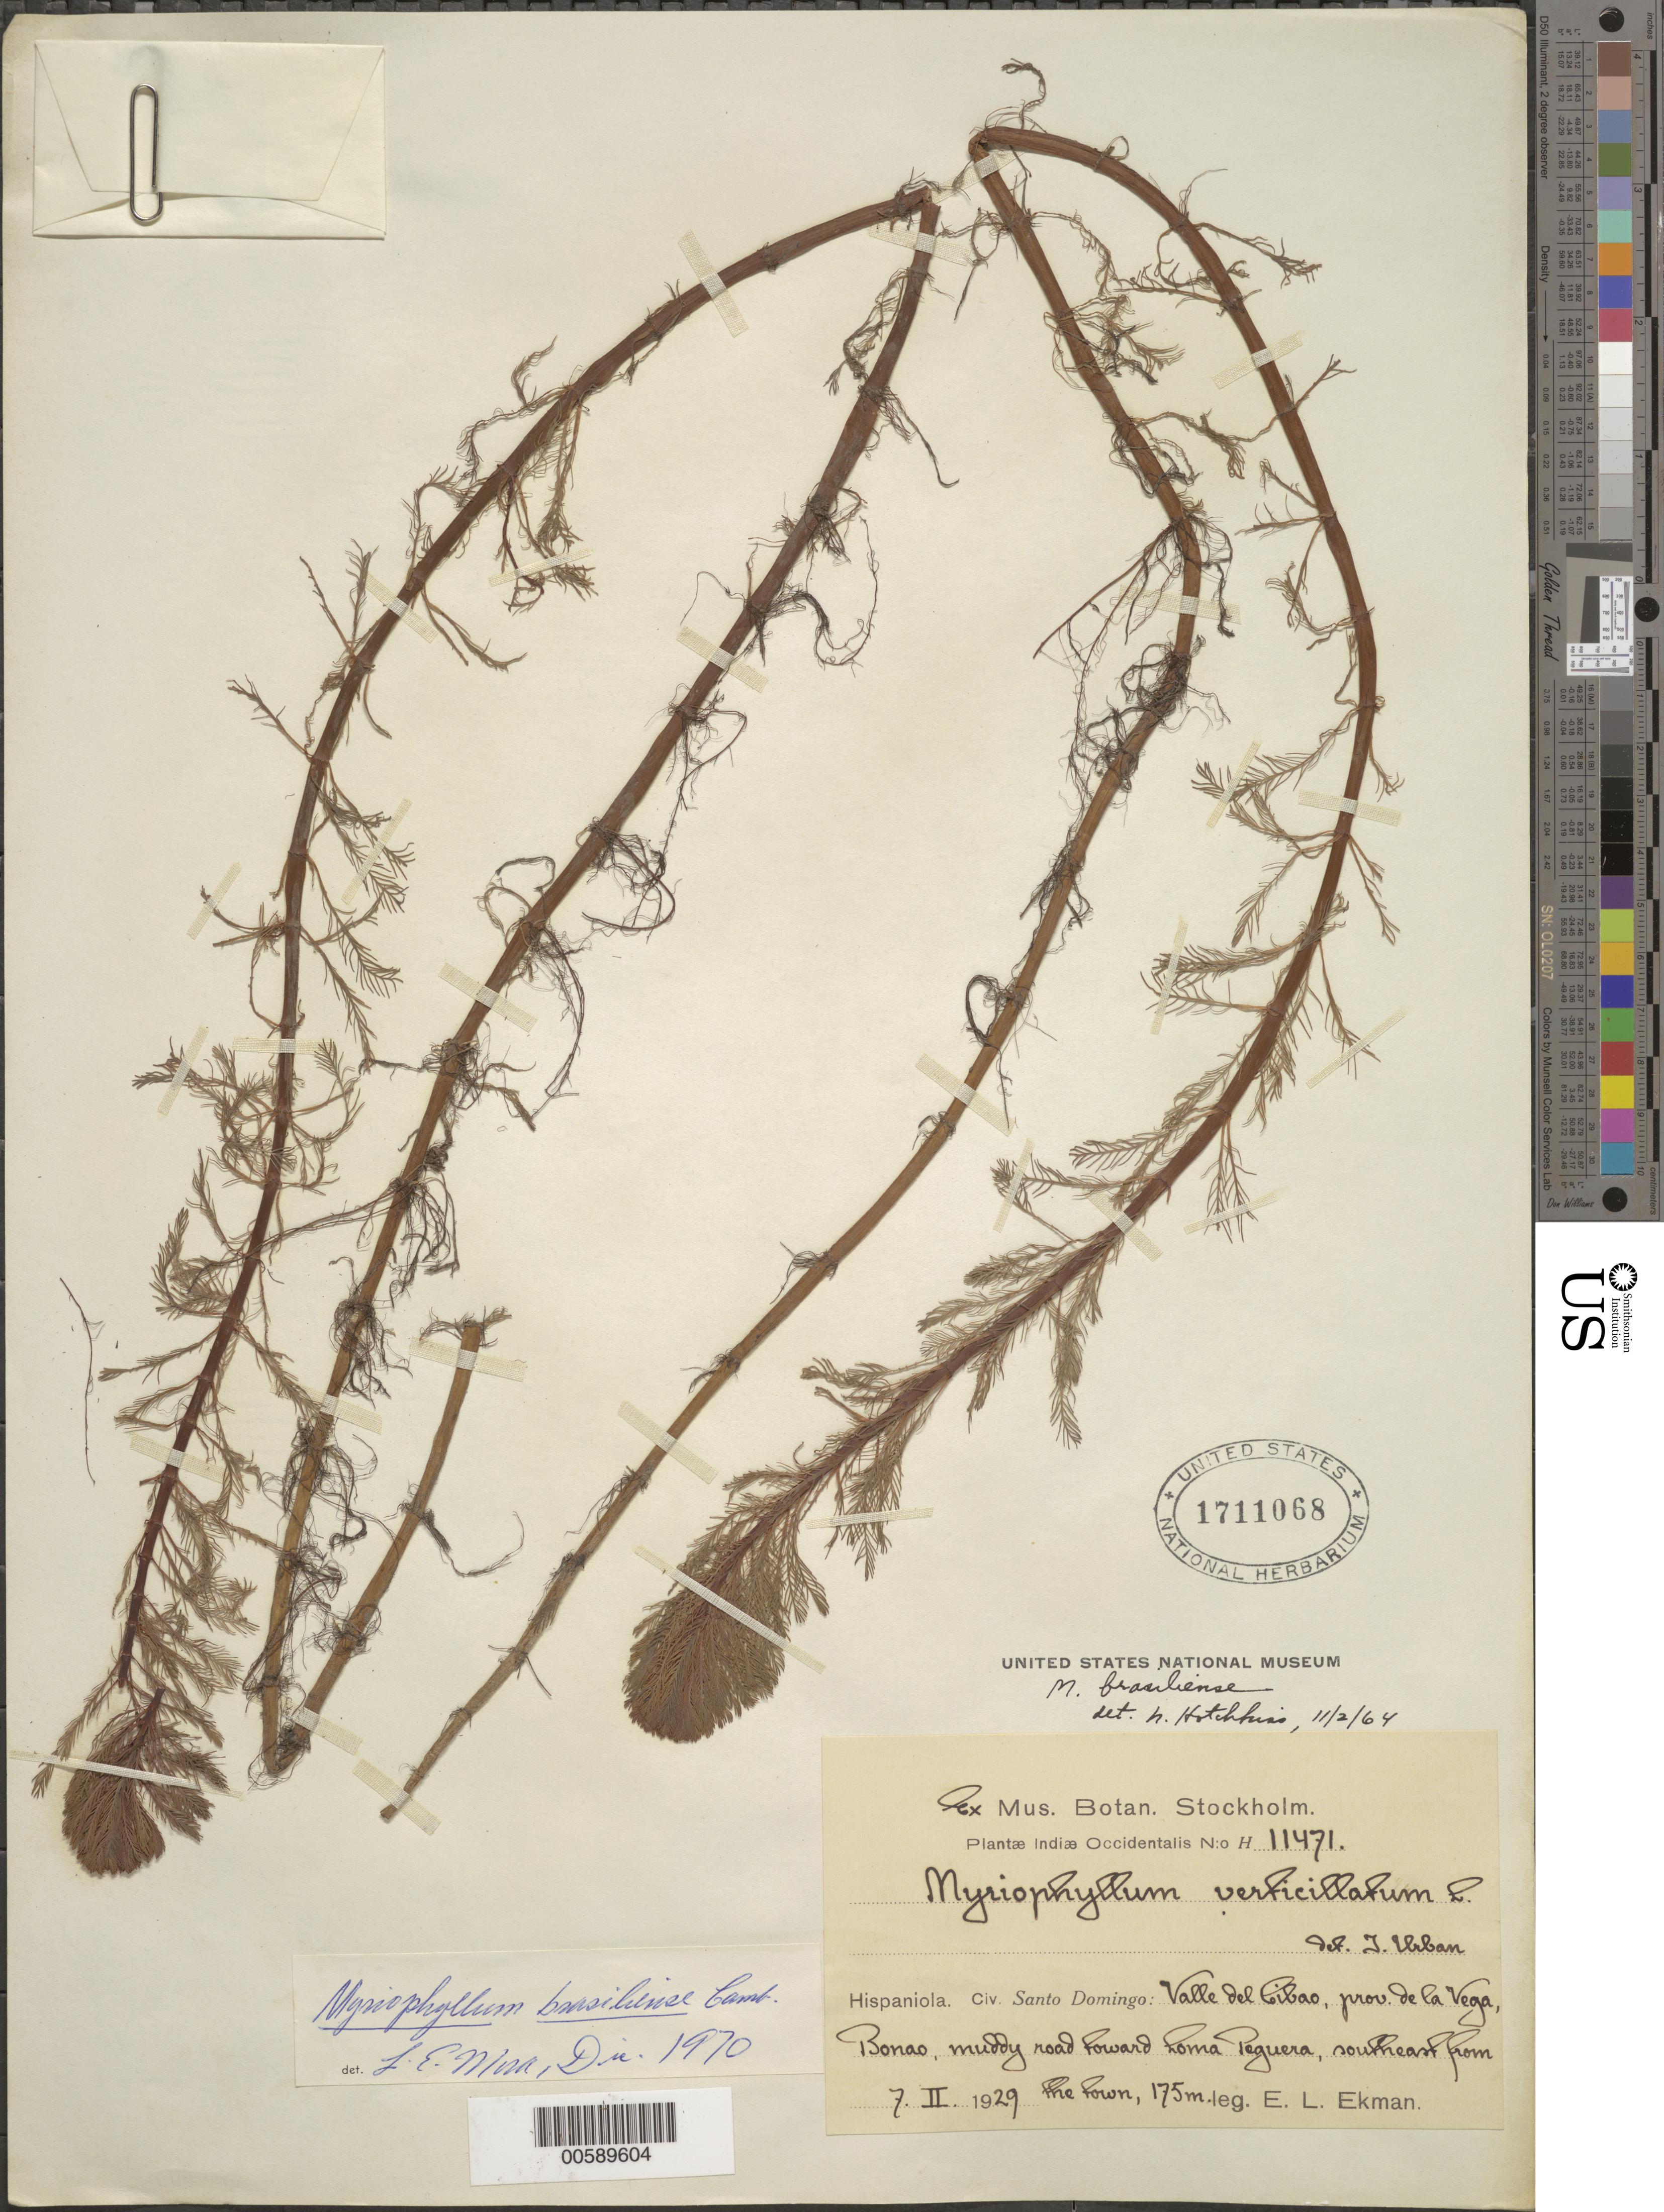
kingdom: Plantae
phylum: Tracheophyta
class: Magnoliopsida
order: Saxifragales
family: Haloragaceae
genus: Myriophyllum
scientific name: Myriophyllum brasiliense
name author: Cambess.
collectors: E. L. Ekman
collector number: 11471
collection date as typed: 07 Feb 1929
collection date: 1929-02-07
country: Dominican Republic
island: Hispaniola Island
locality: Santo Domingo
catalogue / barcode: US 1711068